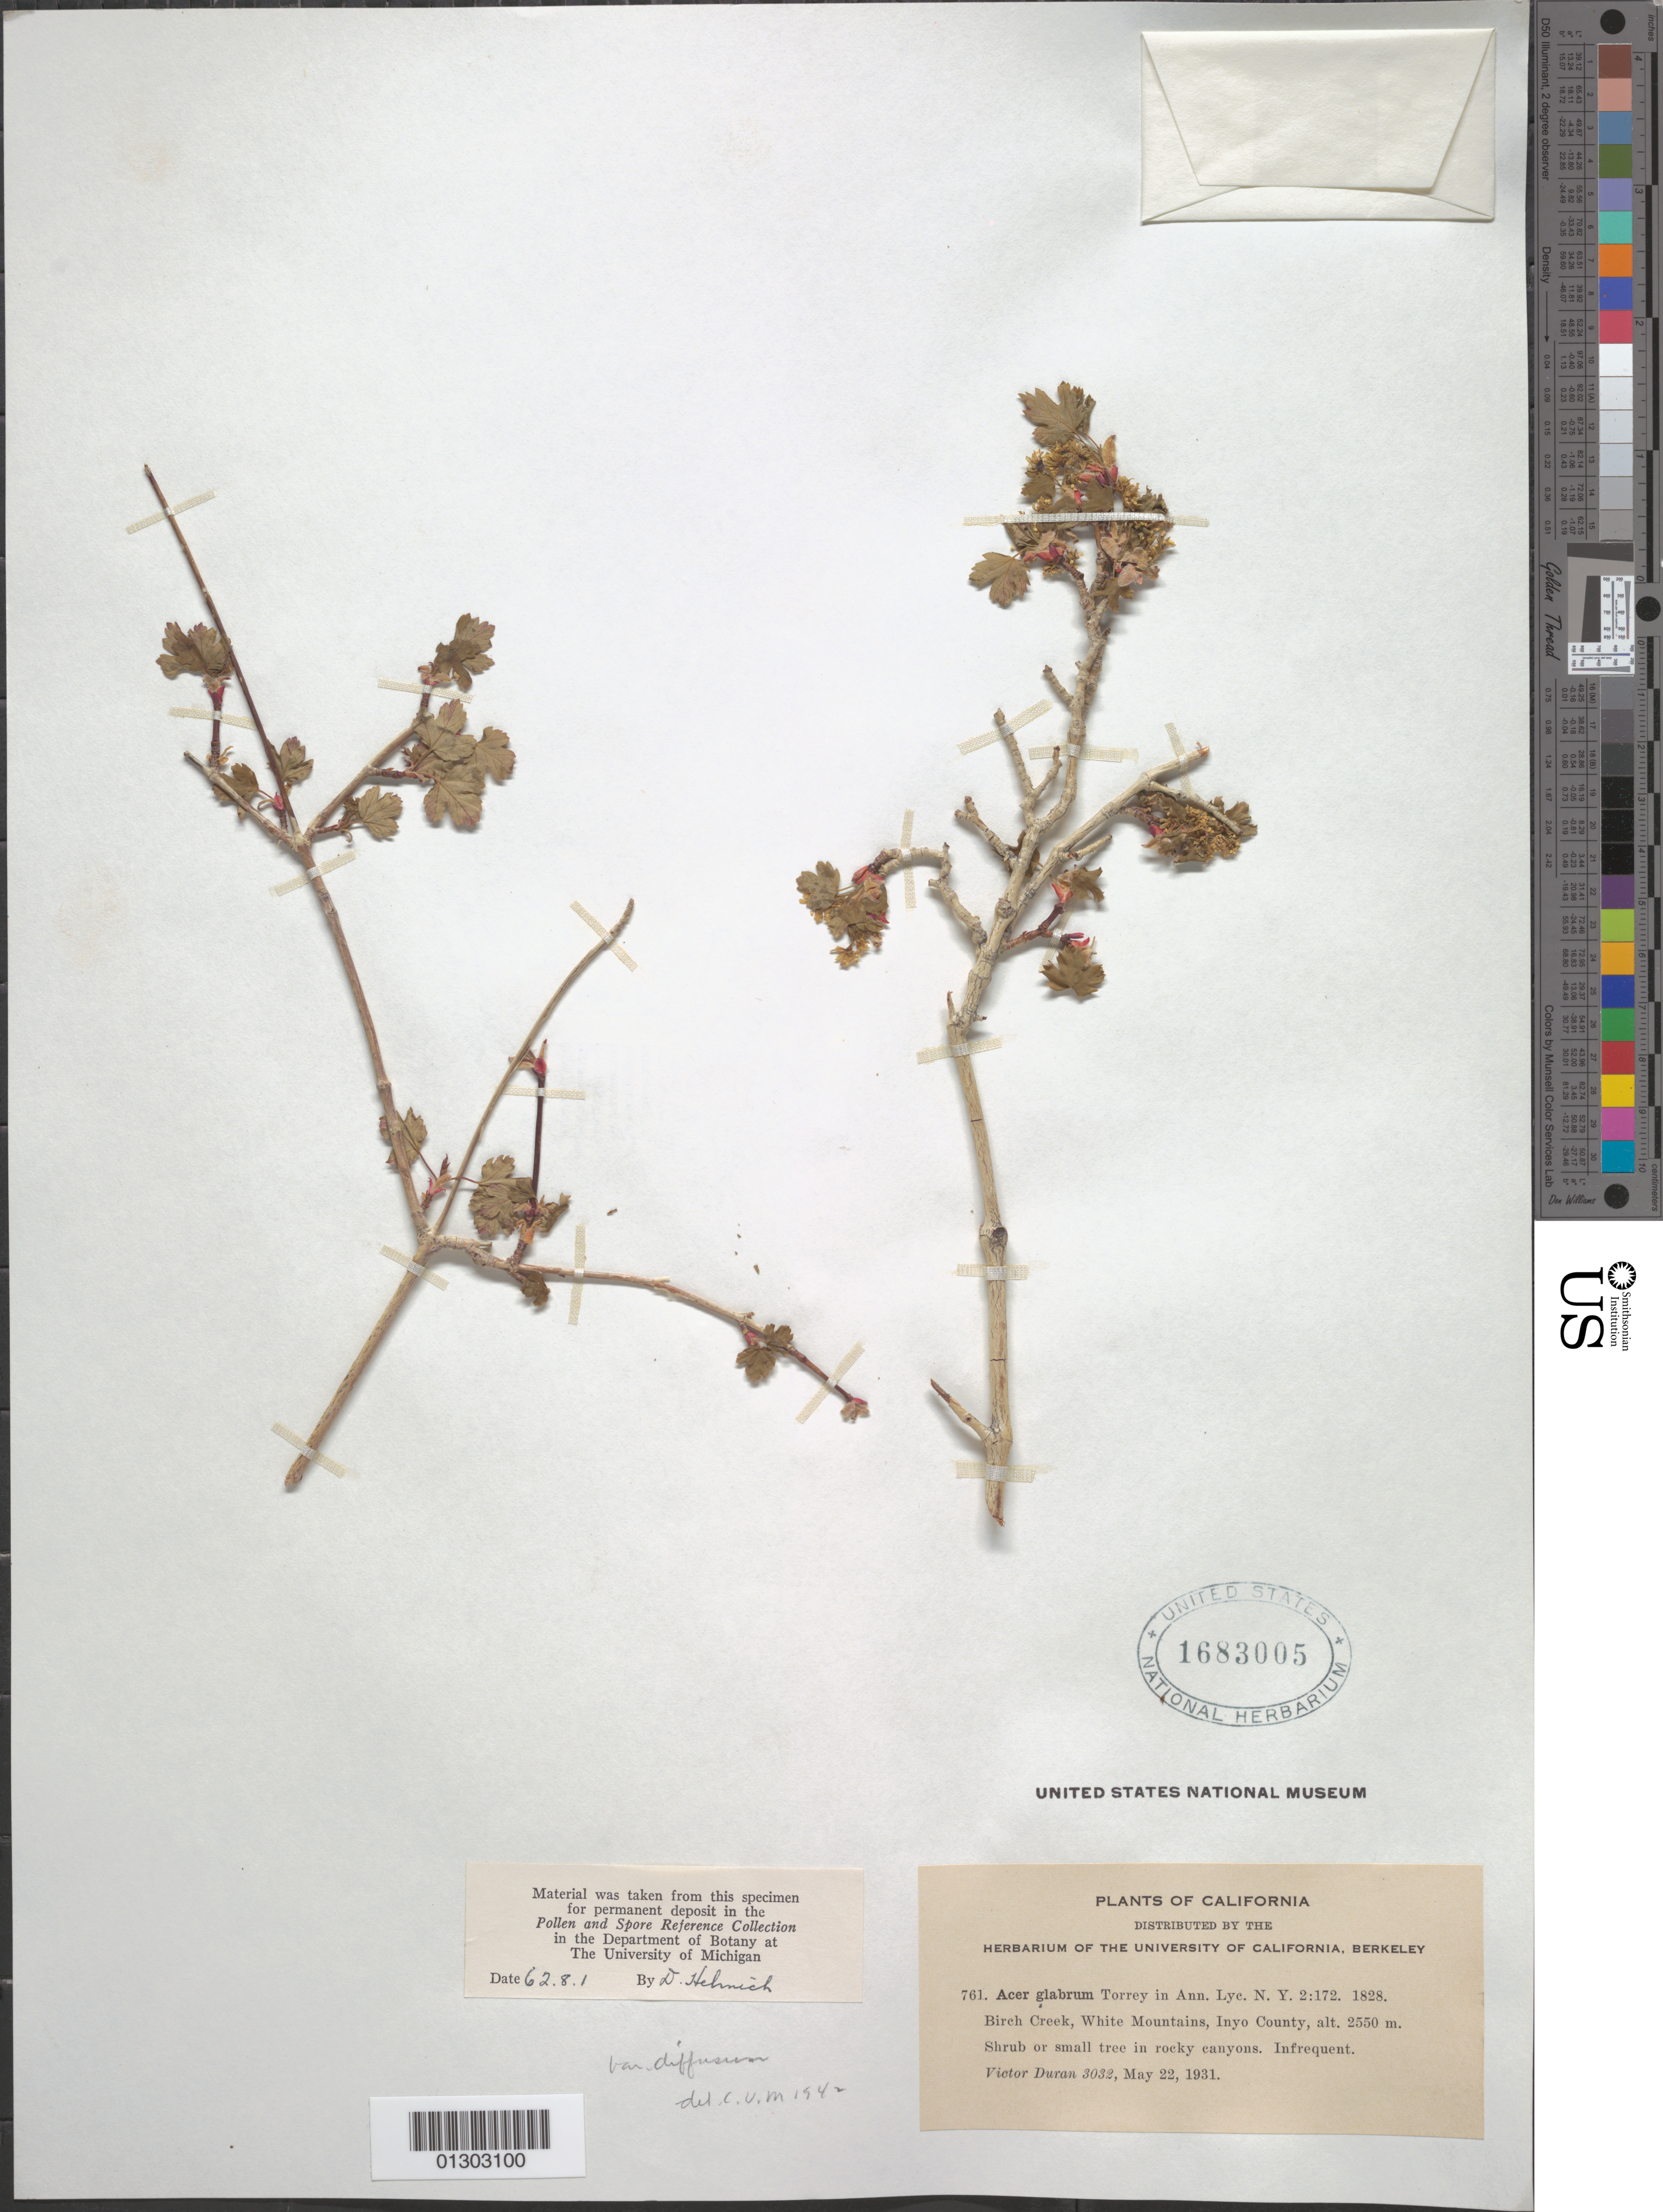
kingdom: Plantae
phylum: Tracheophyta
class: Magnoliopsida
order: Sapindales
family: Sapindaceae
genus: Acer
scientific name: Acer glabrum subsp. diffusum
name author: (Greene) A.E. Murray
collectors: V. Duran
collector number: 761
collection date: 1931-05-22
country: United States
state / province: California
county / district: Inyo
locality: Inyo County, White Mountains, Birch Creek.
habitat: In rocky canyons. Infrequent.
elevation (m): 2550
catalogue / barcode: US 1683005